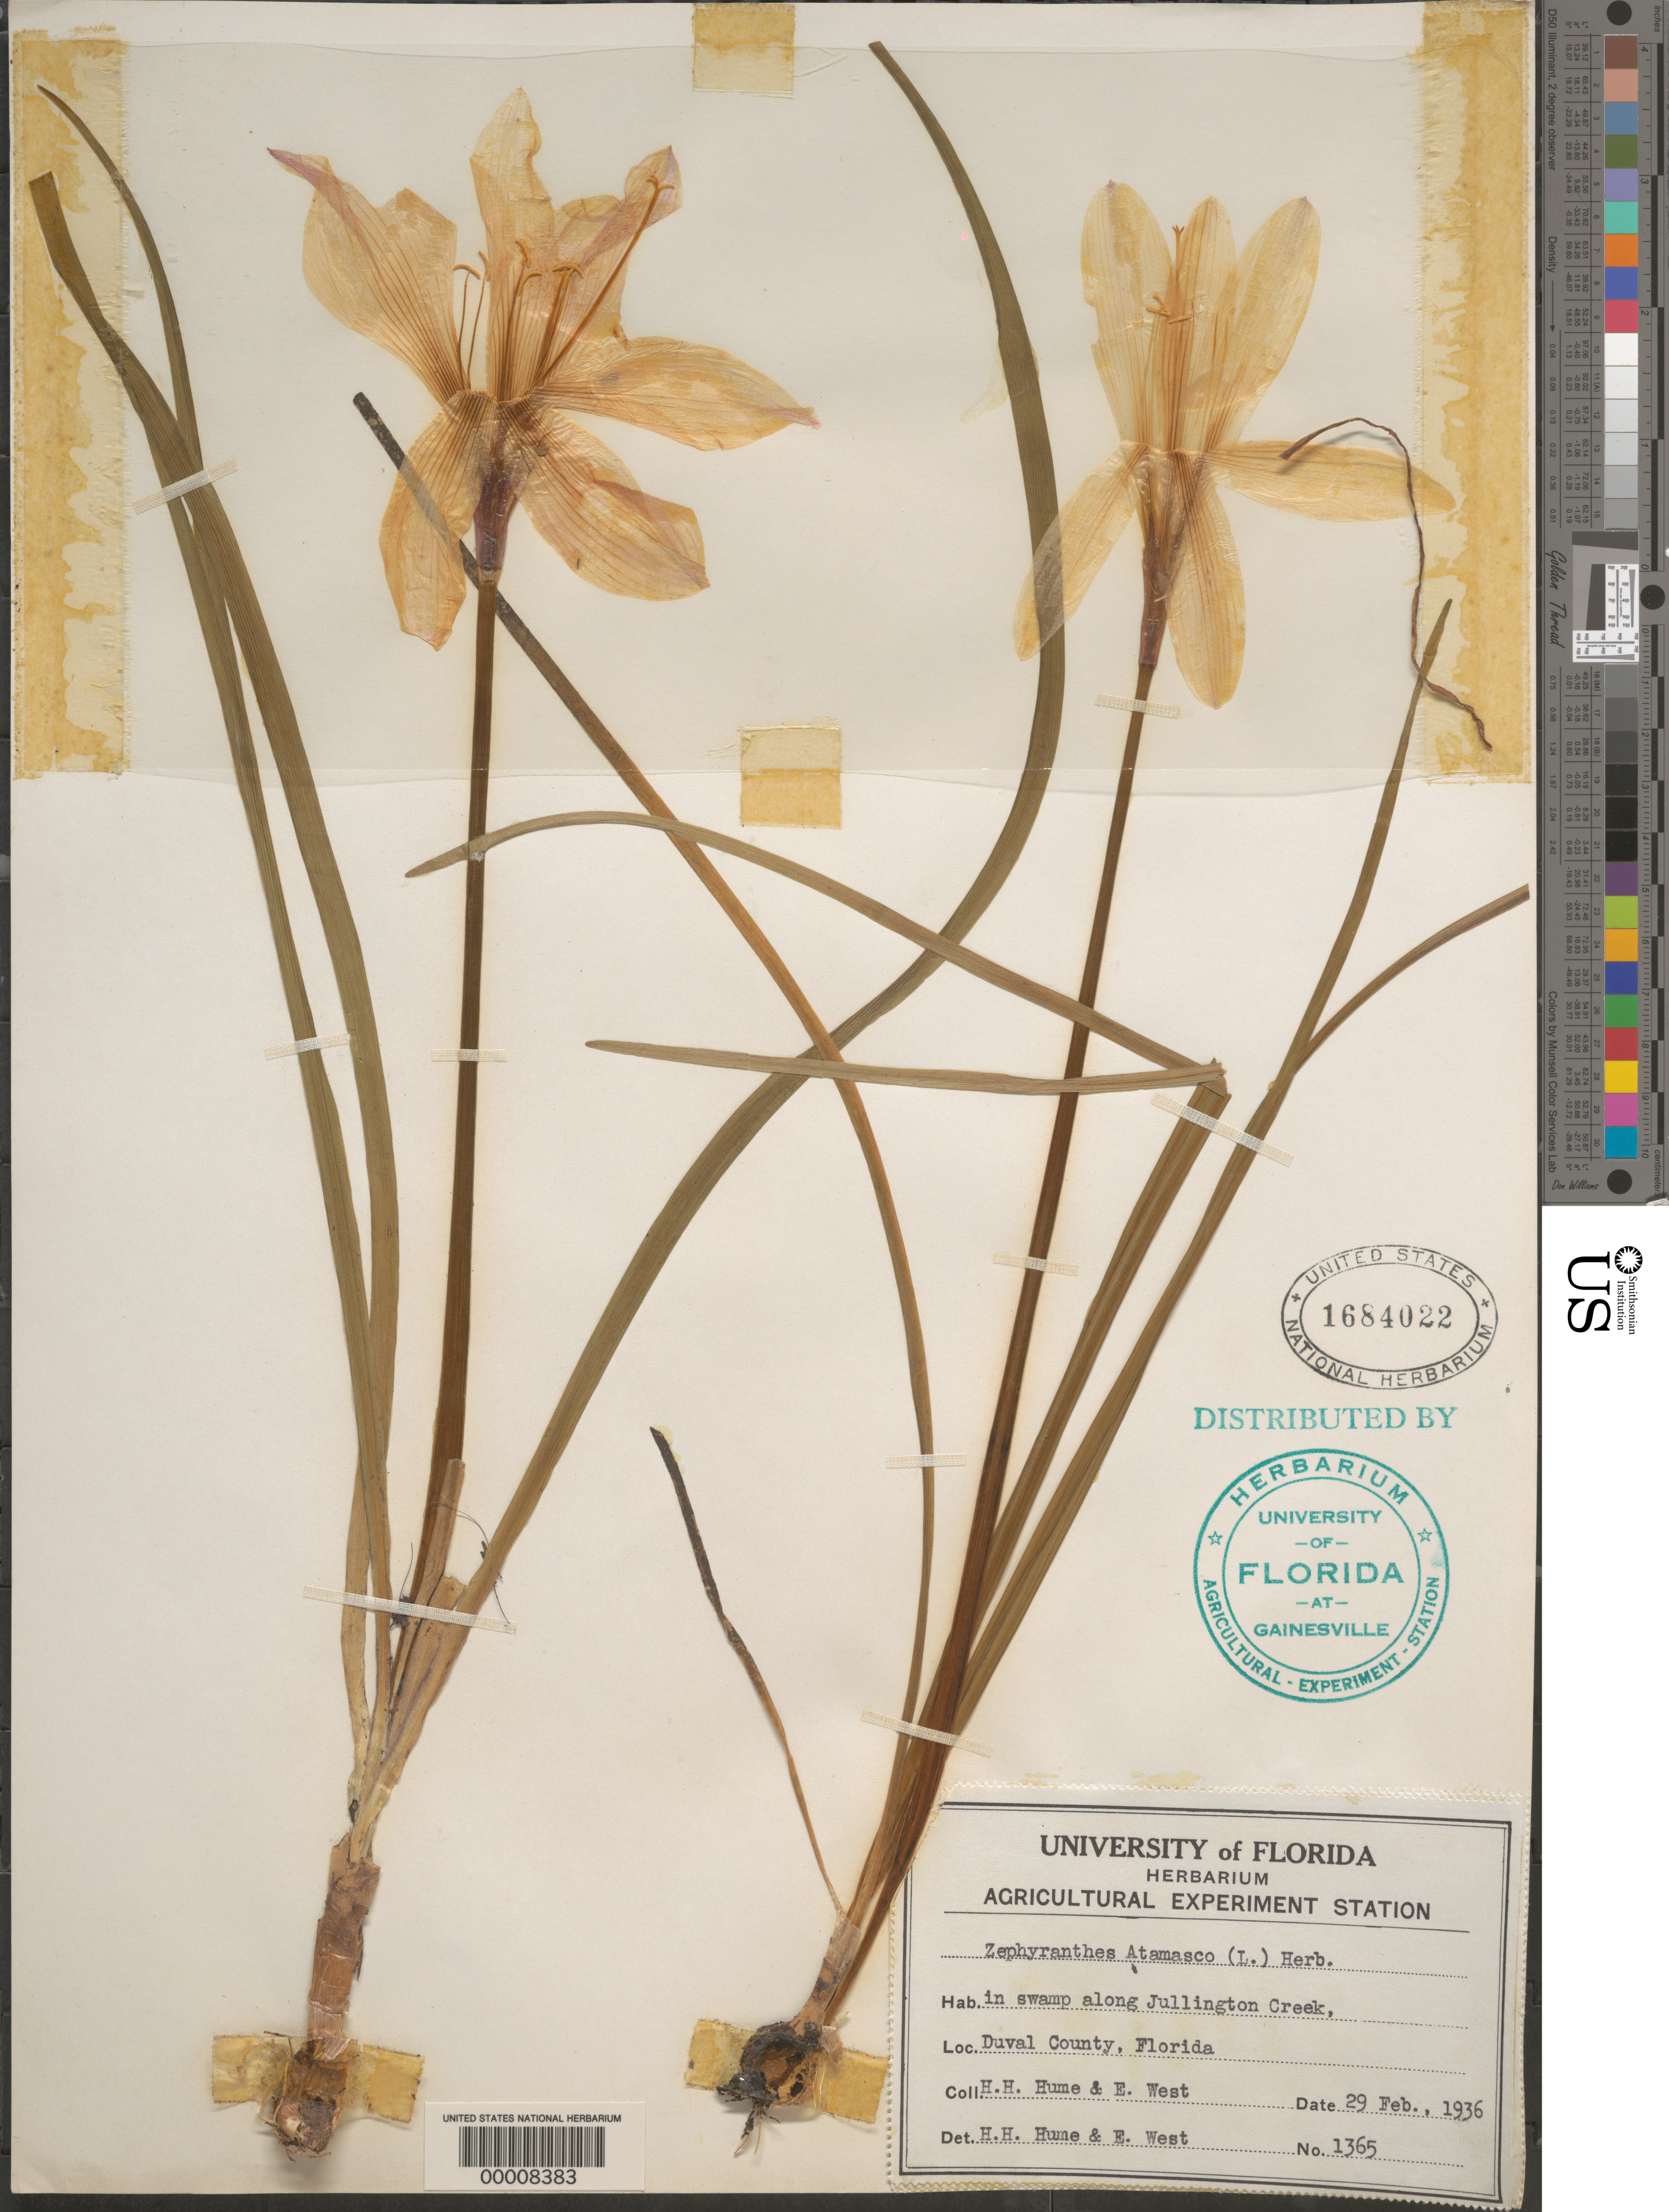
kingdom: Plantae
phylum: Tracheophyta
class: Liliopsida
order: Asparagales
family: Amaryllidaceae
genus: Zephyranthes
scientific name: Zephyranthes atamasco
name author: (L.) Herb.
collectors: H. Hume & E. West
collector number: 1365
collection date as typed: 29 Feb 1936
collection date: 1936-02-29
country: United States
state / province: Florida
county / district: Duval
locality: Along jullington creek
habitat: In swamp along creek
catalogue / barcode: US 1684022